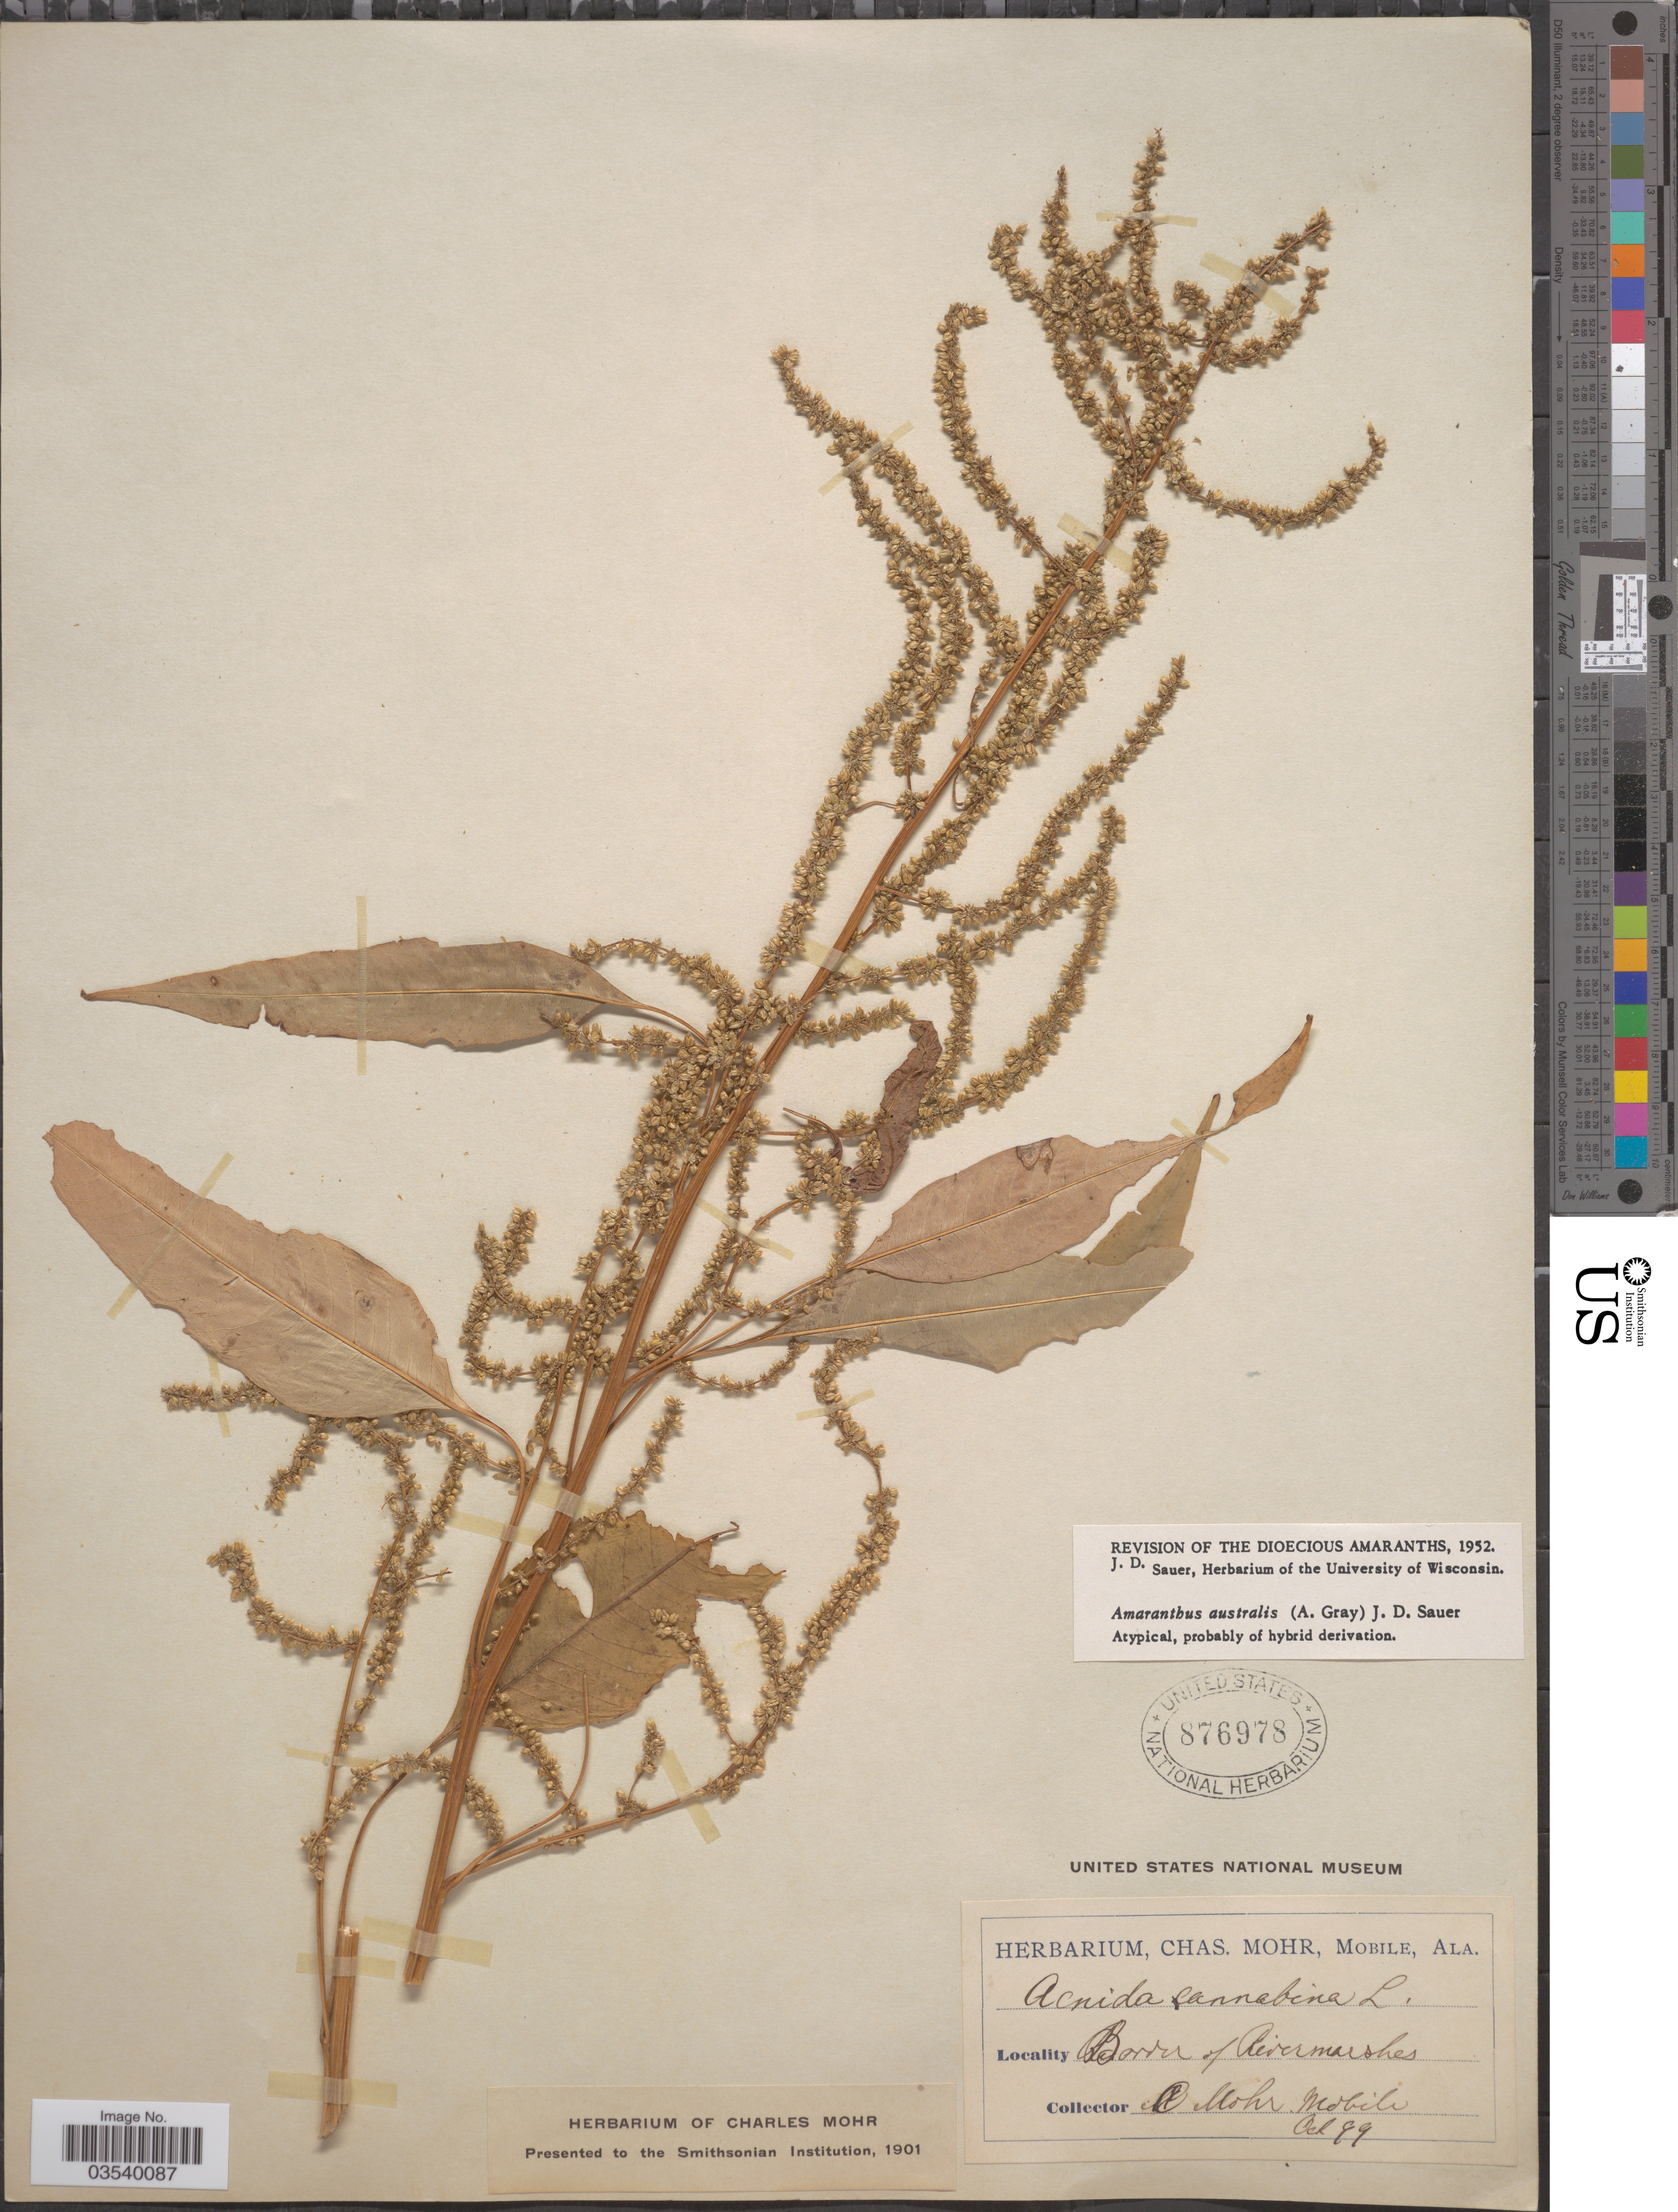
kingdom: Plantae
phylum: Tracheophyta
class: Magnoliopsida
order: Caryophyllales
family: Amaranthaceae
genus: Amaranthus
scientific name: Amaranthus australis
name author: (A. Gray) J.D. Sauer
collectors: Mohr, C. T. (herbarium)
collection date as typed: Transcribed d/m/y: /10/99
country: United States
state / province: Alabama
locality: Mobile.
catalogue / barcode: US 876978